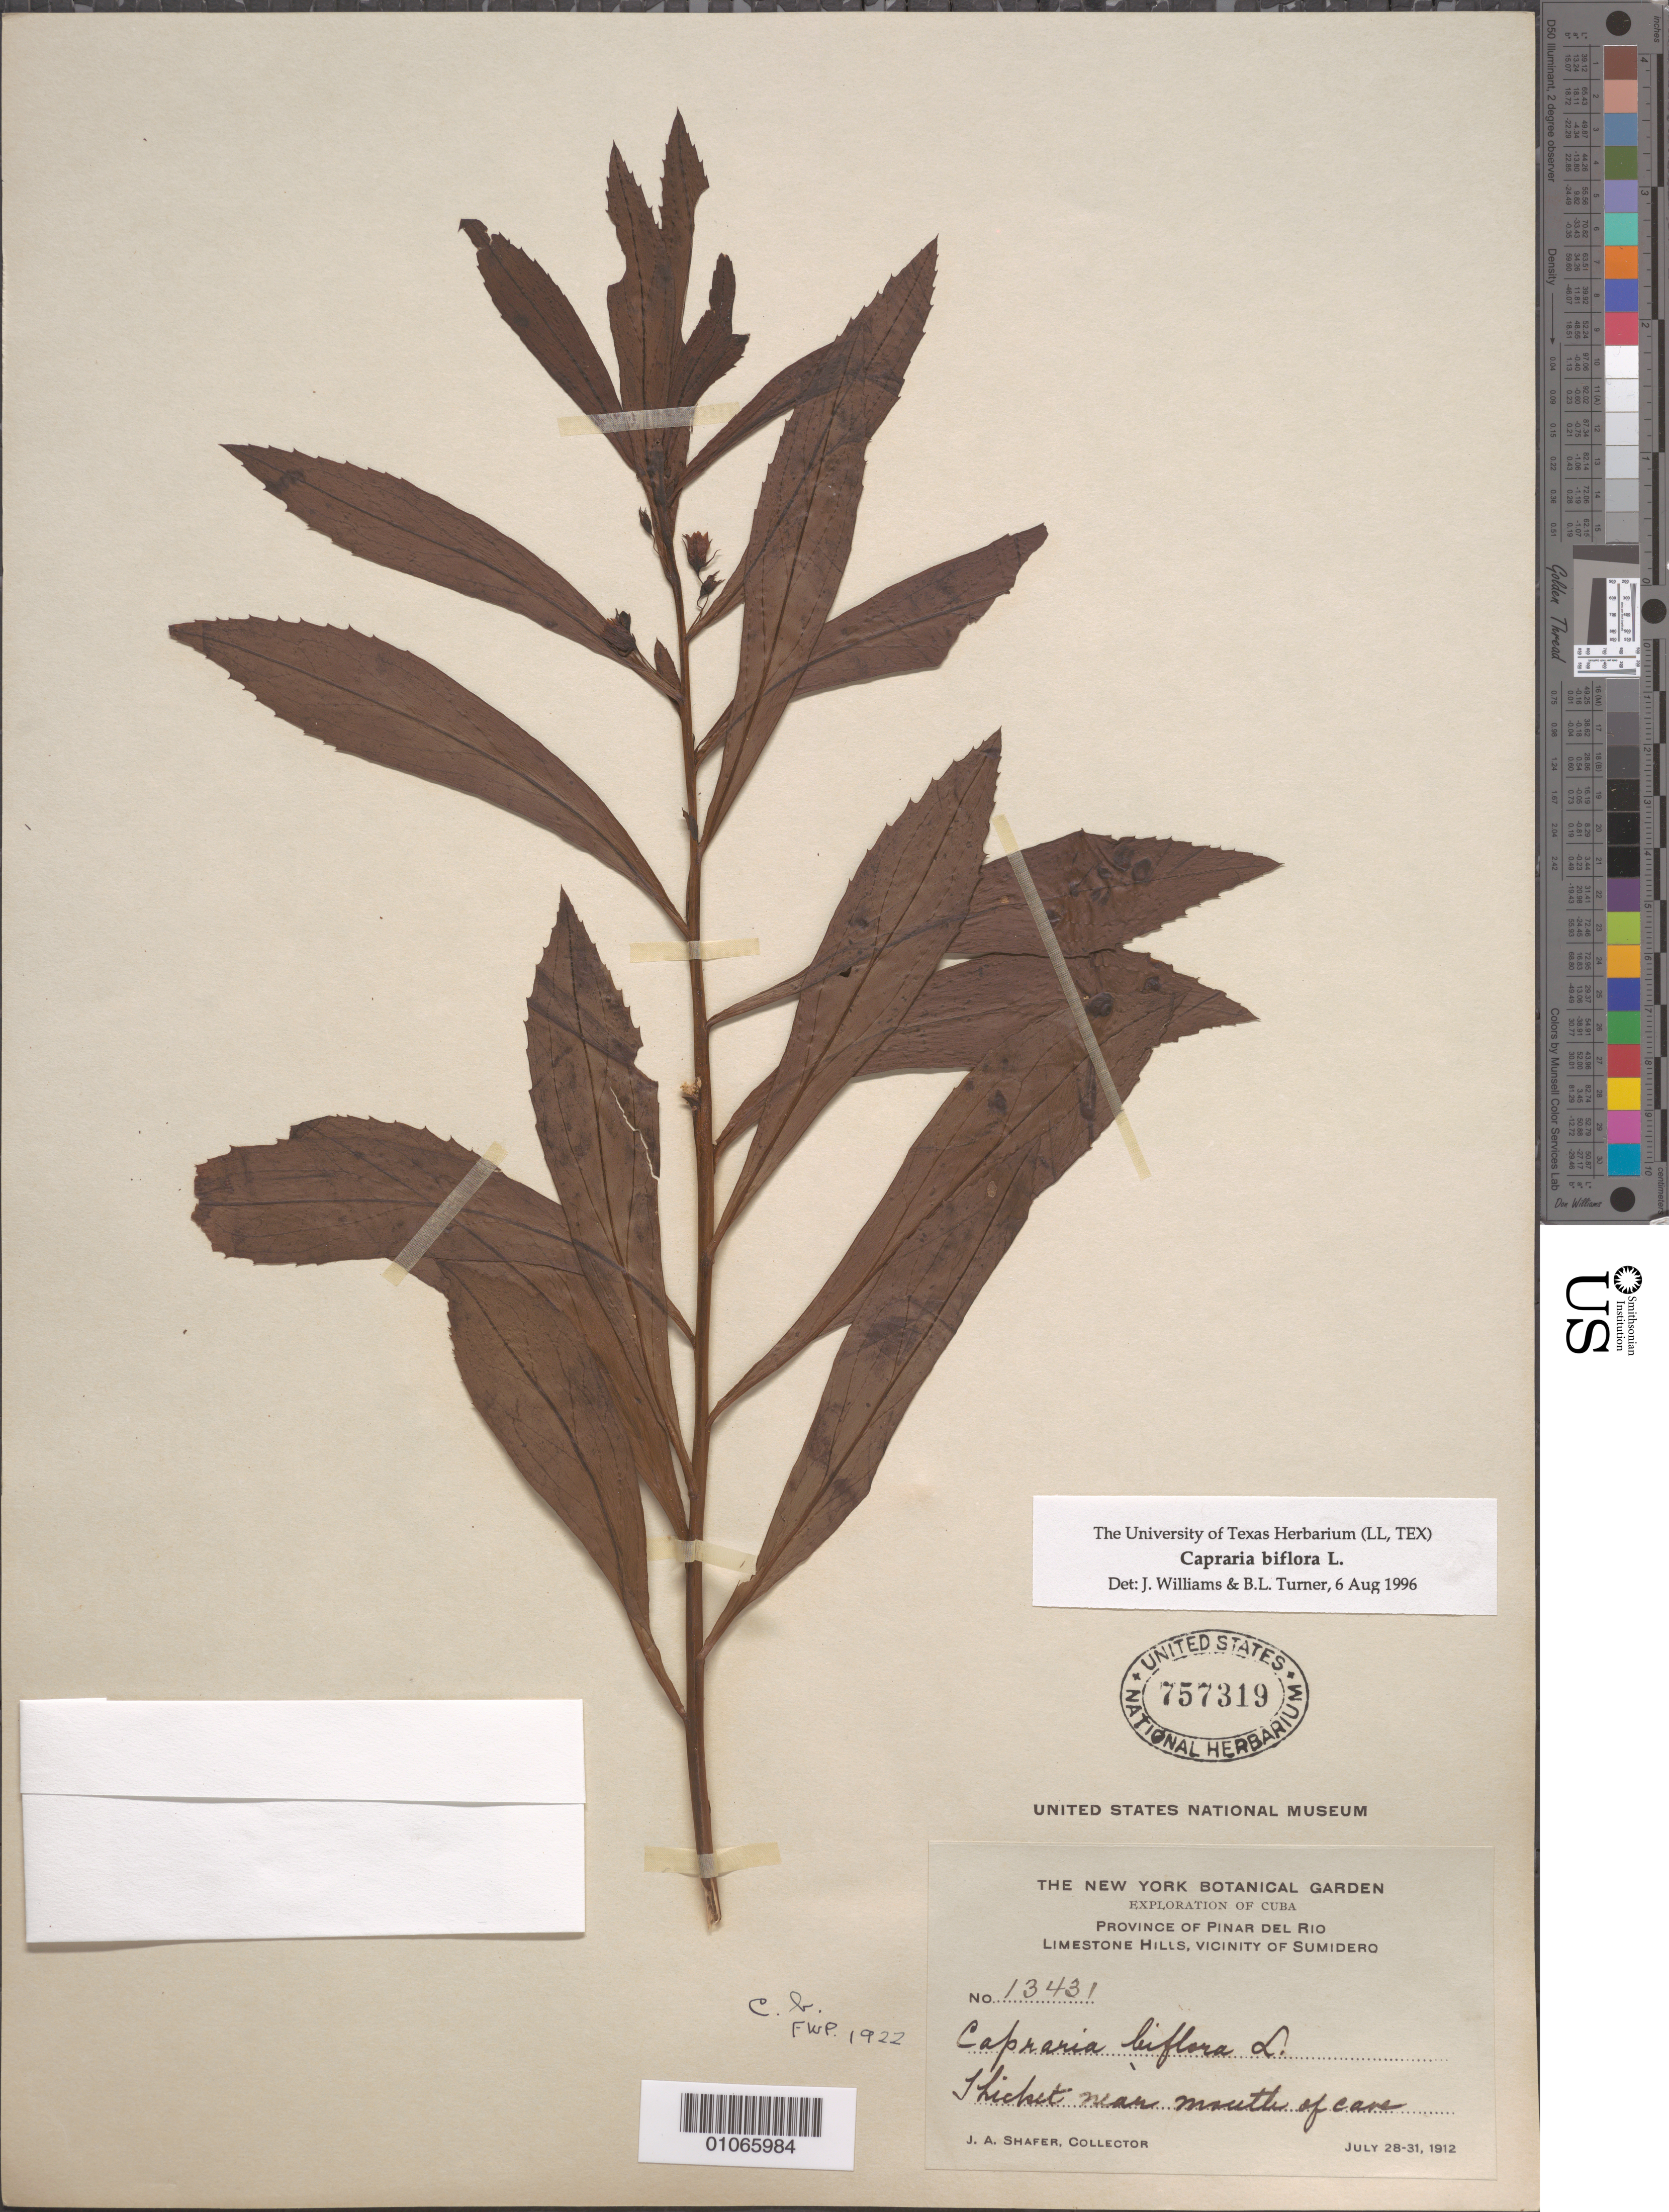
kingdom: Plantae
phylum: Tracheophyta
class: Magnoliopsida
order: Lamiales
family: Scrophulariaceae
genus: Capraria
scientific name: Capraria biflora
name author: L.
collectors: J. A. Shafer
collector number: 13431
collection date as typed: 28 Jul 1912 to 31 Jul 1912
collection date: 1912-07-28/1912-07-31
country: Cuba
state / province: Pinar del Rio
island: Cuba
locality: Limestone hills, vicinity of Sumidero, thicket near mouth of cave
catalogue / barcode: US 757319